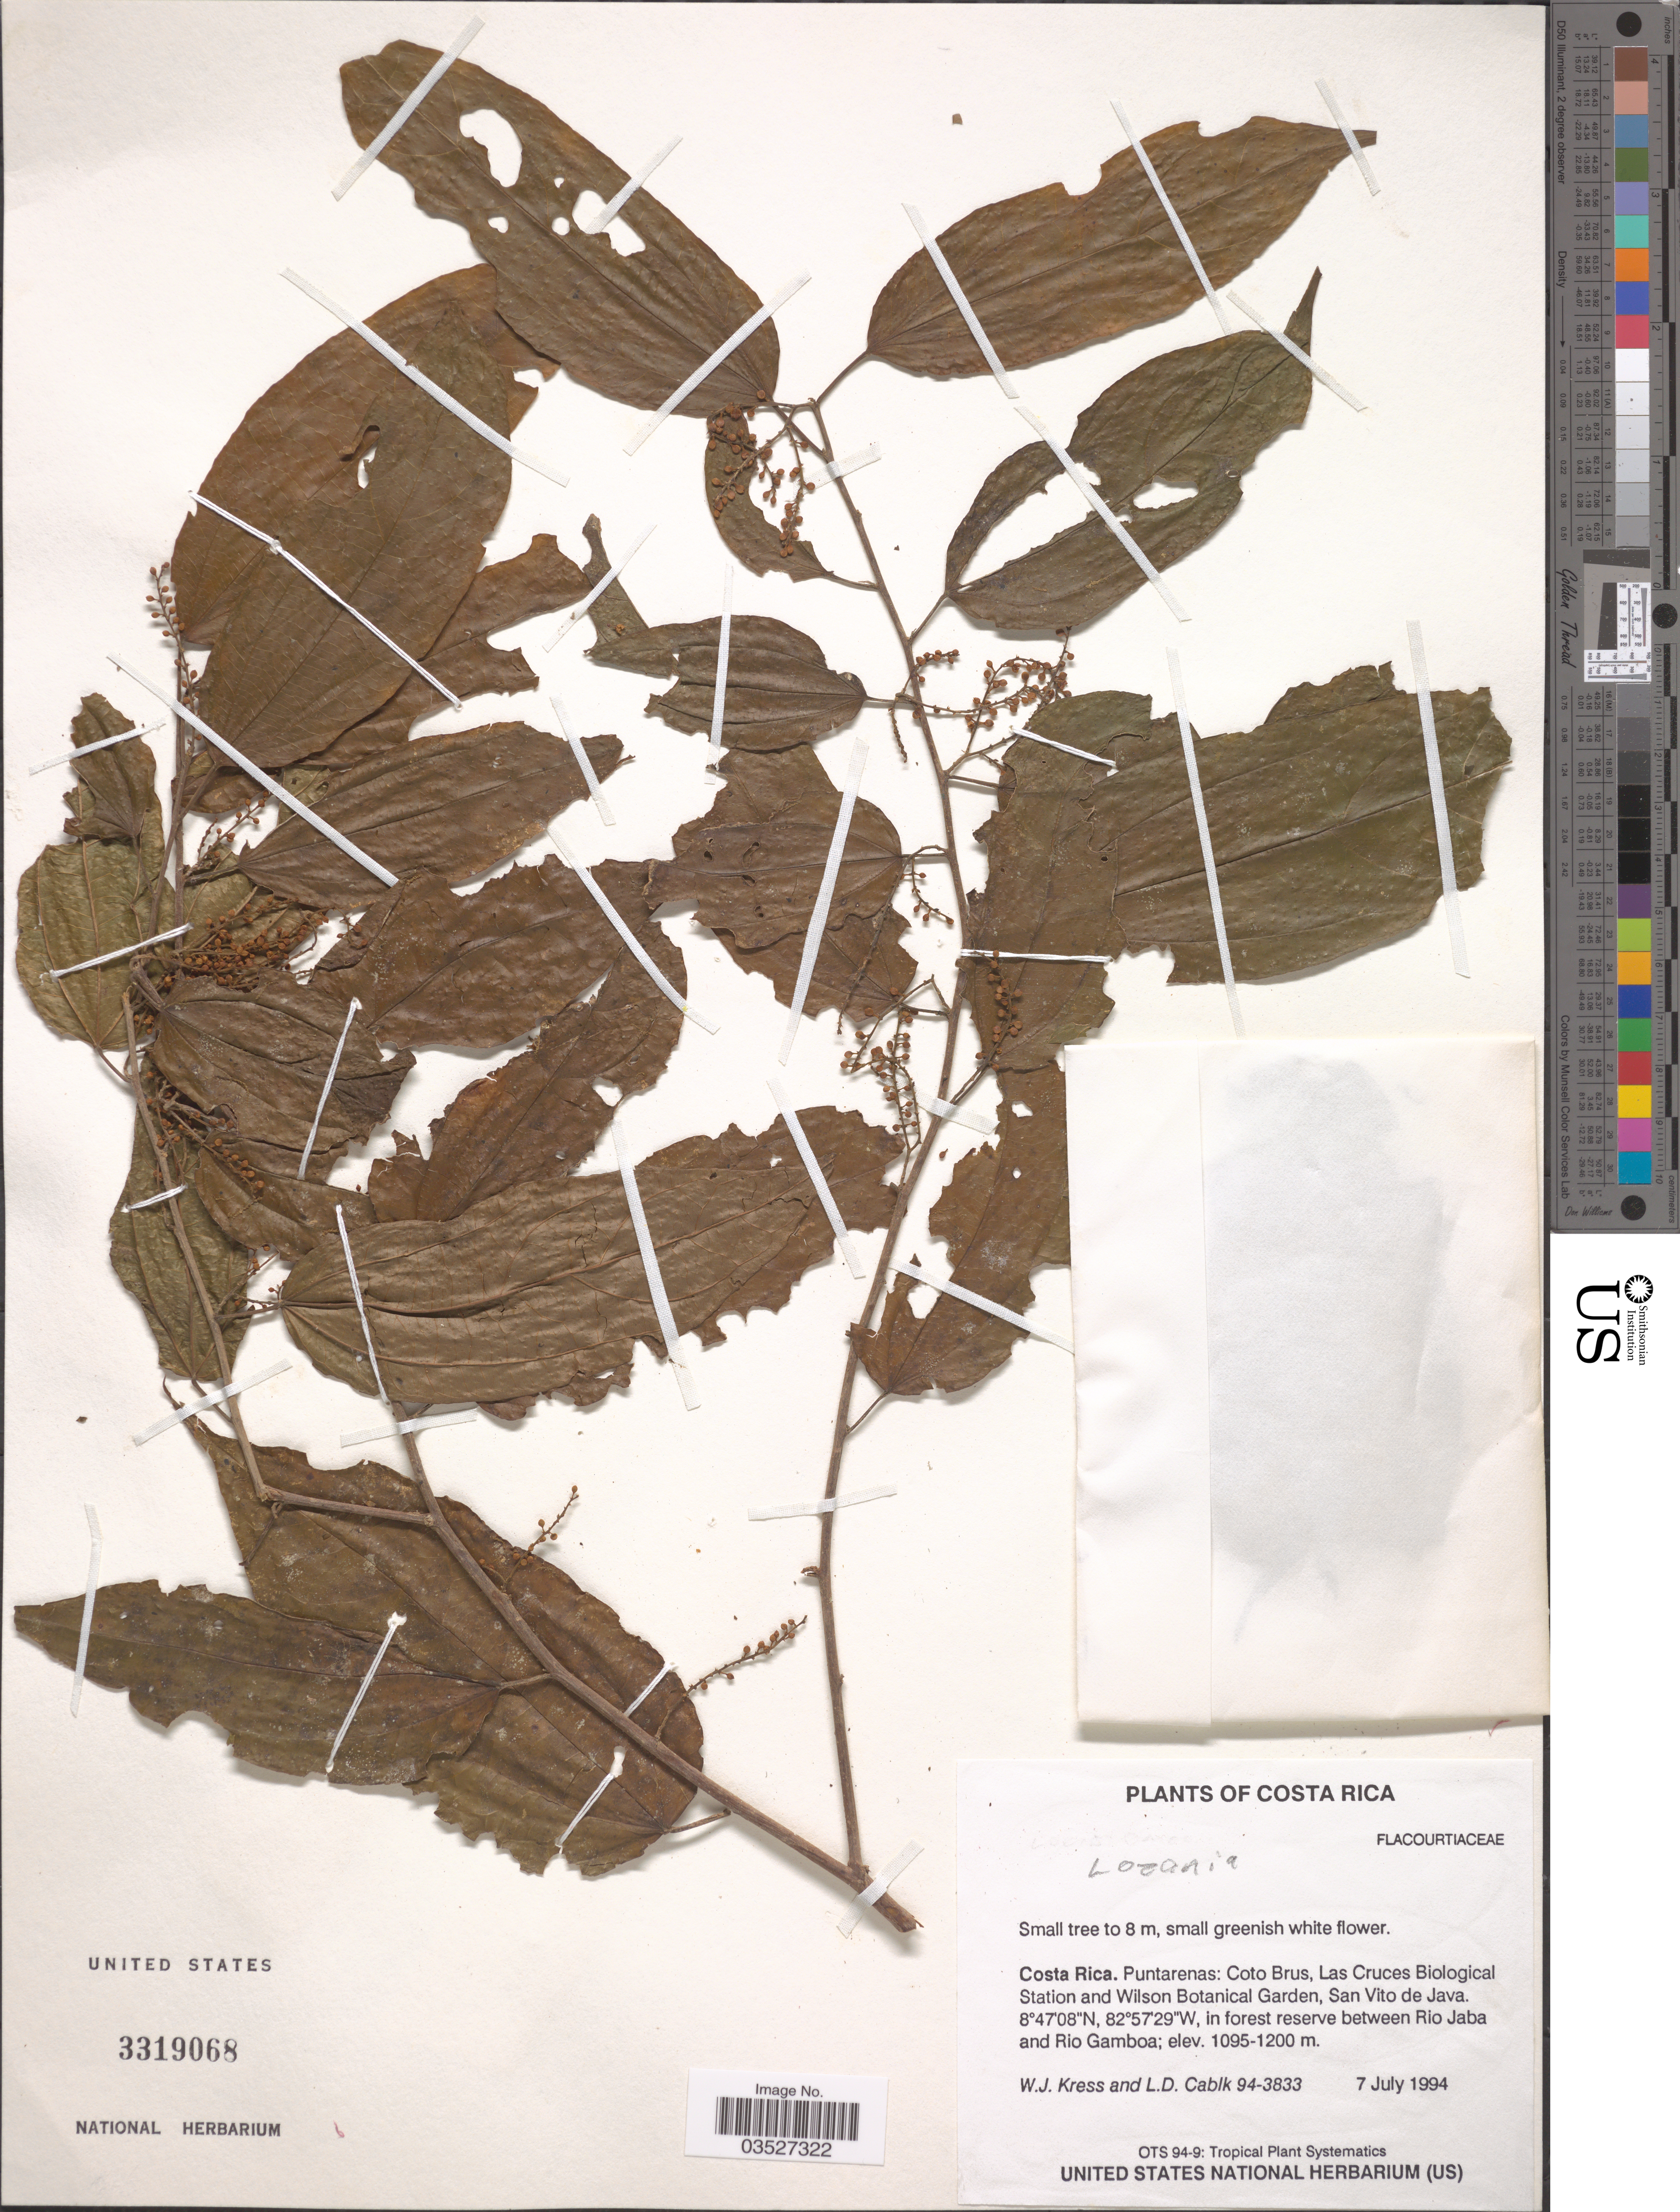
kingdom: Plantae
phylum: Tracheophyta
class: Magnoliopsida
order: Malpighiales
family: Lacistemataceae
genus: Lozania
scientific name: Lozania sp.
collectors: W. J. Kress & L. Cablk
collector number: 94-3833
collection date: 1994-07-07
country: Costa Rica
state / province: Puntarenas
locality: Coto Brus, Las Cruces Biological Station and Wilson Botanical Garden, San Vito de Java. In forest reserve between Rio Jaba and Rio Gamboa.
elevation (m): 1095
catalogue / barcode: US 3319068